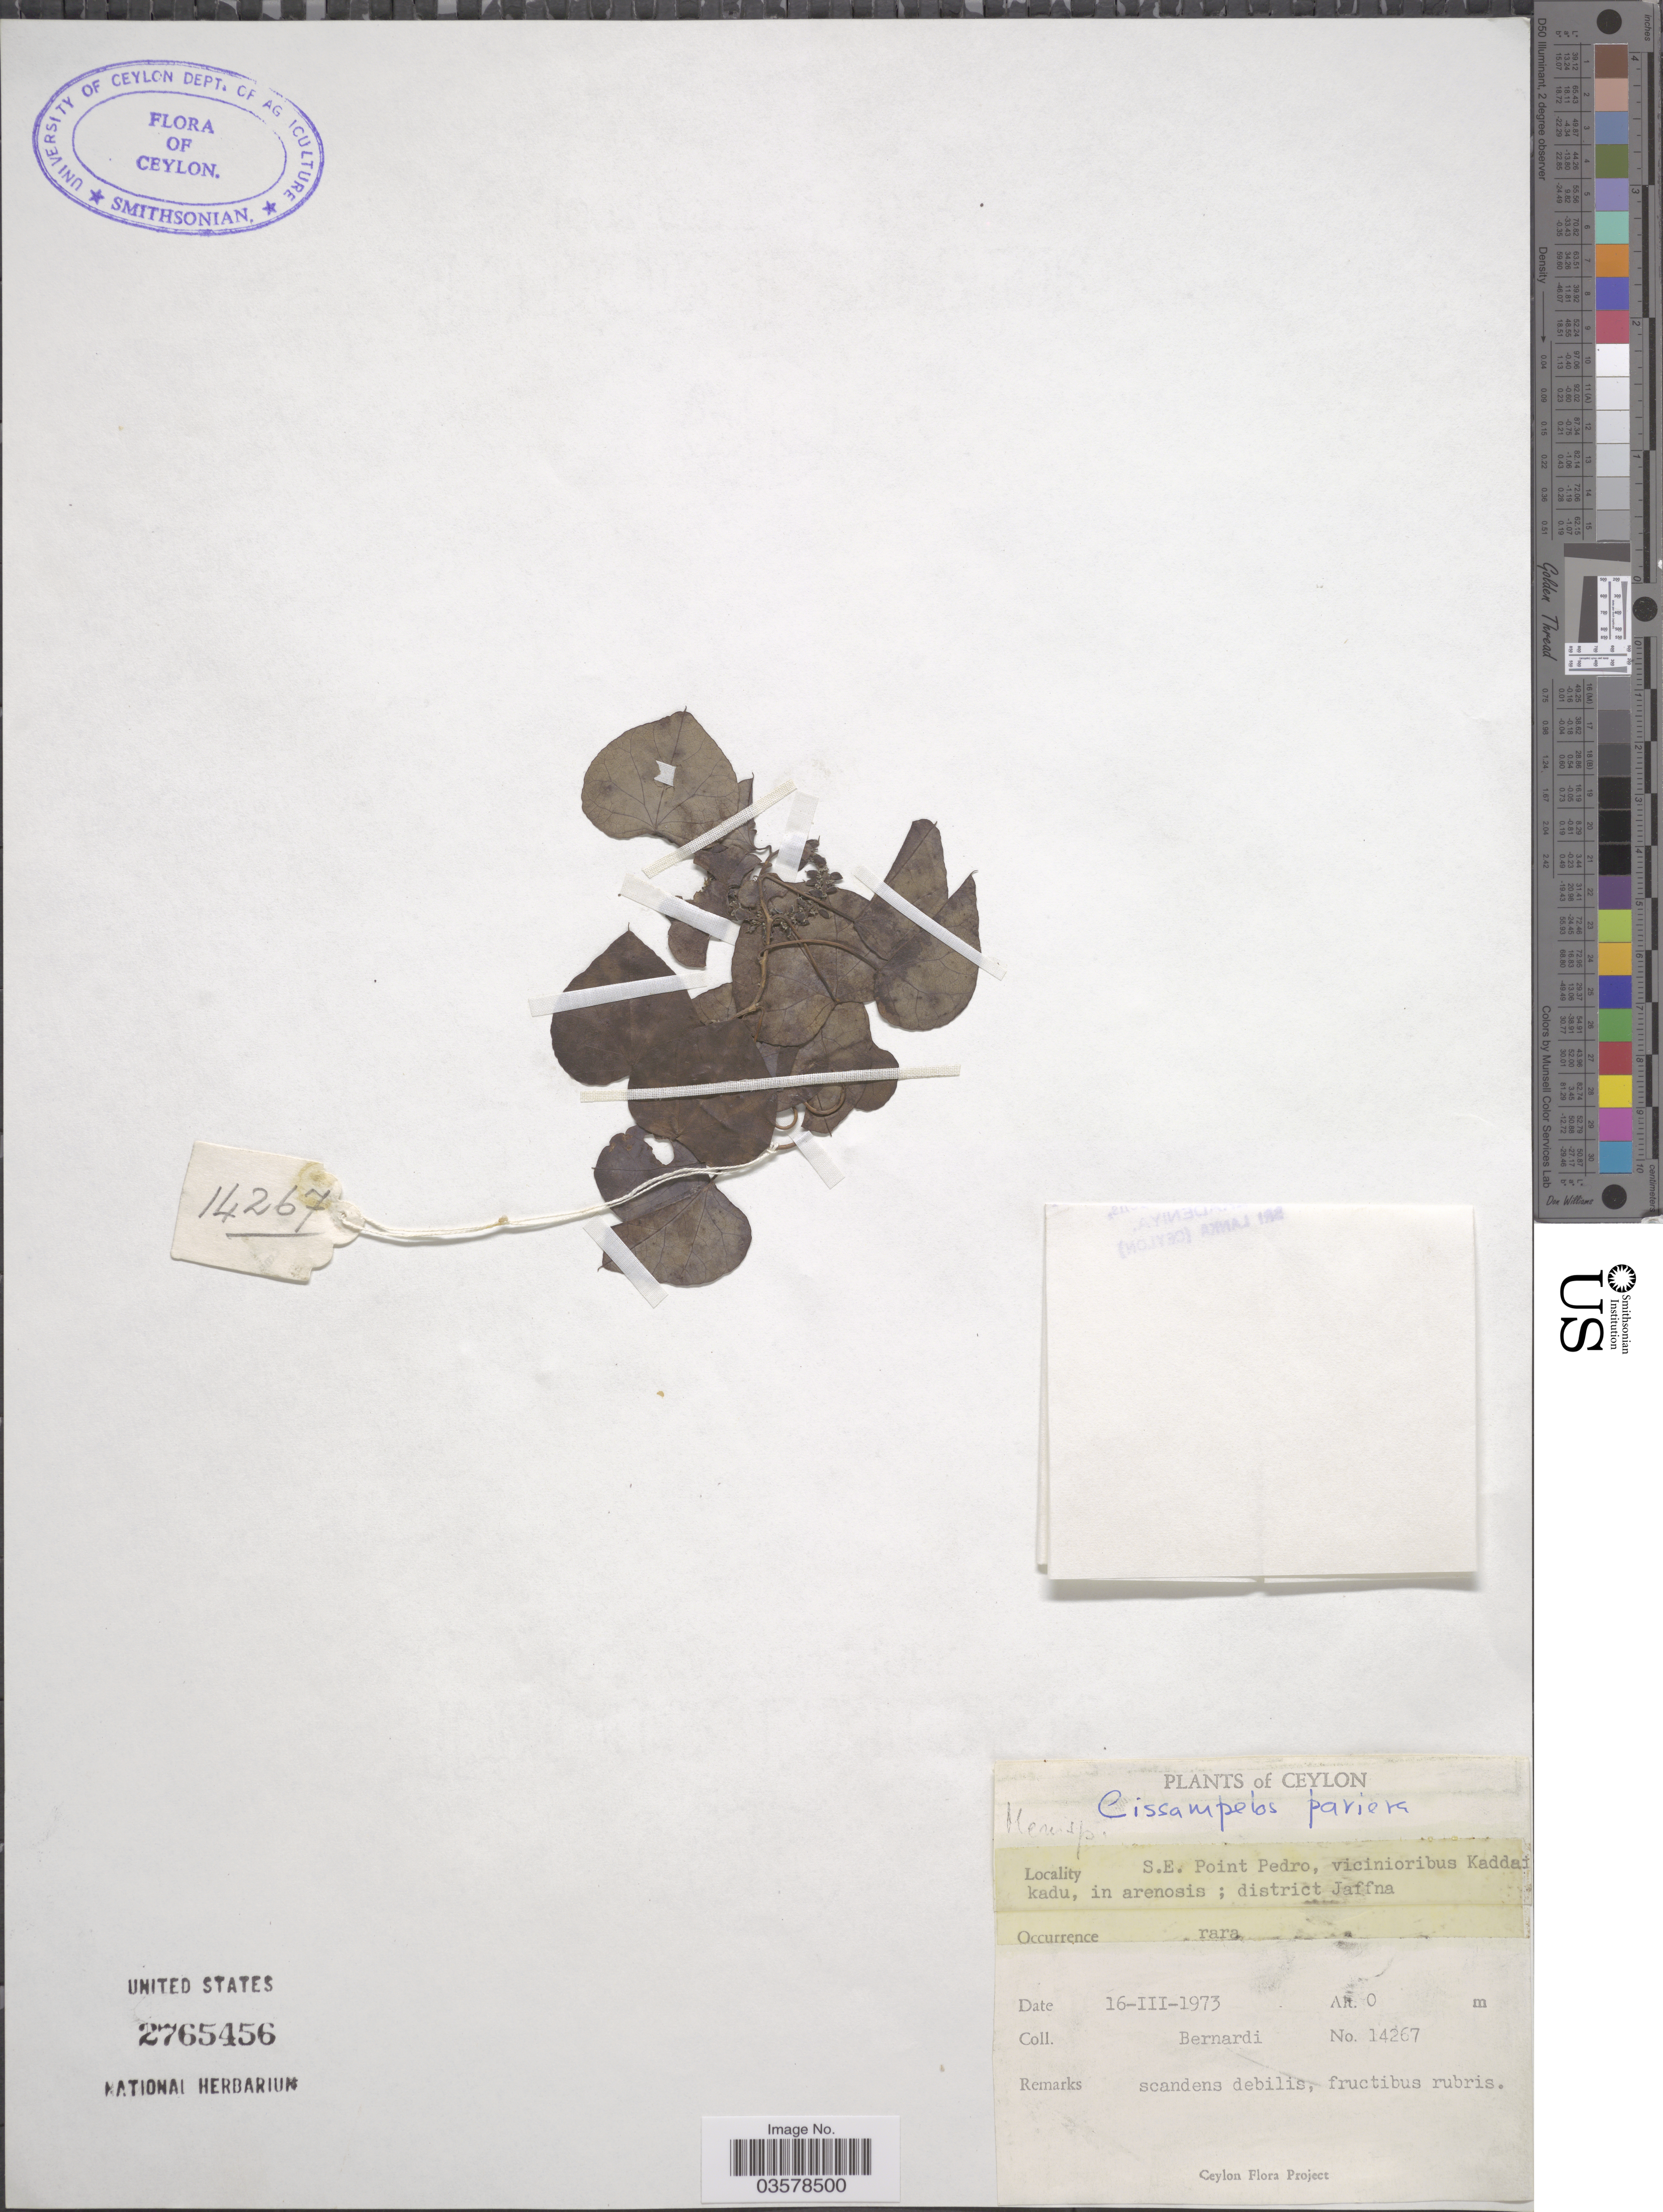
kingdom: Plantae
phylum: Tracheophyta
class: Magnoliopsida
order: Ranunculales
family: Menispermaceae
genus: Cissampelos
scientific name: Cissampelos pareira var. hirsuta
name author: (Buch.-Ham. ex DC.) Forman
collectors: Bernardi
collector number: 14267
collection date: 1973-03-16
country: Sri Lanka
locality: Ceylon. S.E. Point Pedro, vicinioribus Kaddaikadu, in arenosis; district Jaffna.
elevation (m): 0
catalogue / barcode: US 2765456